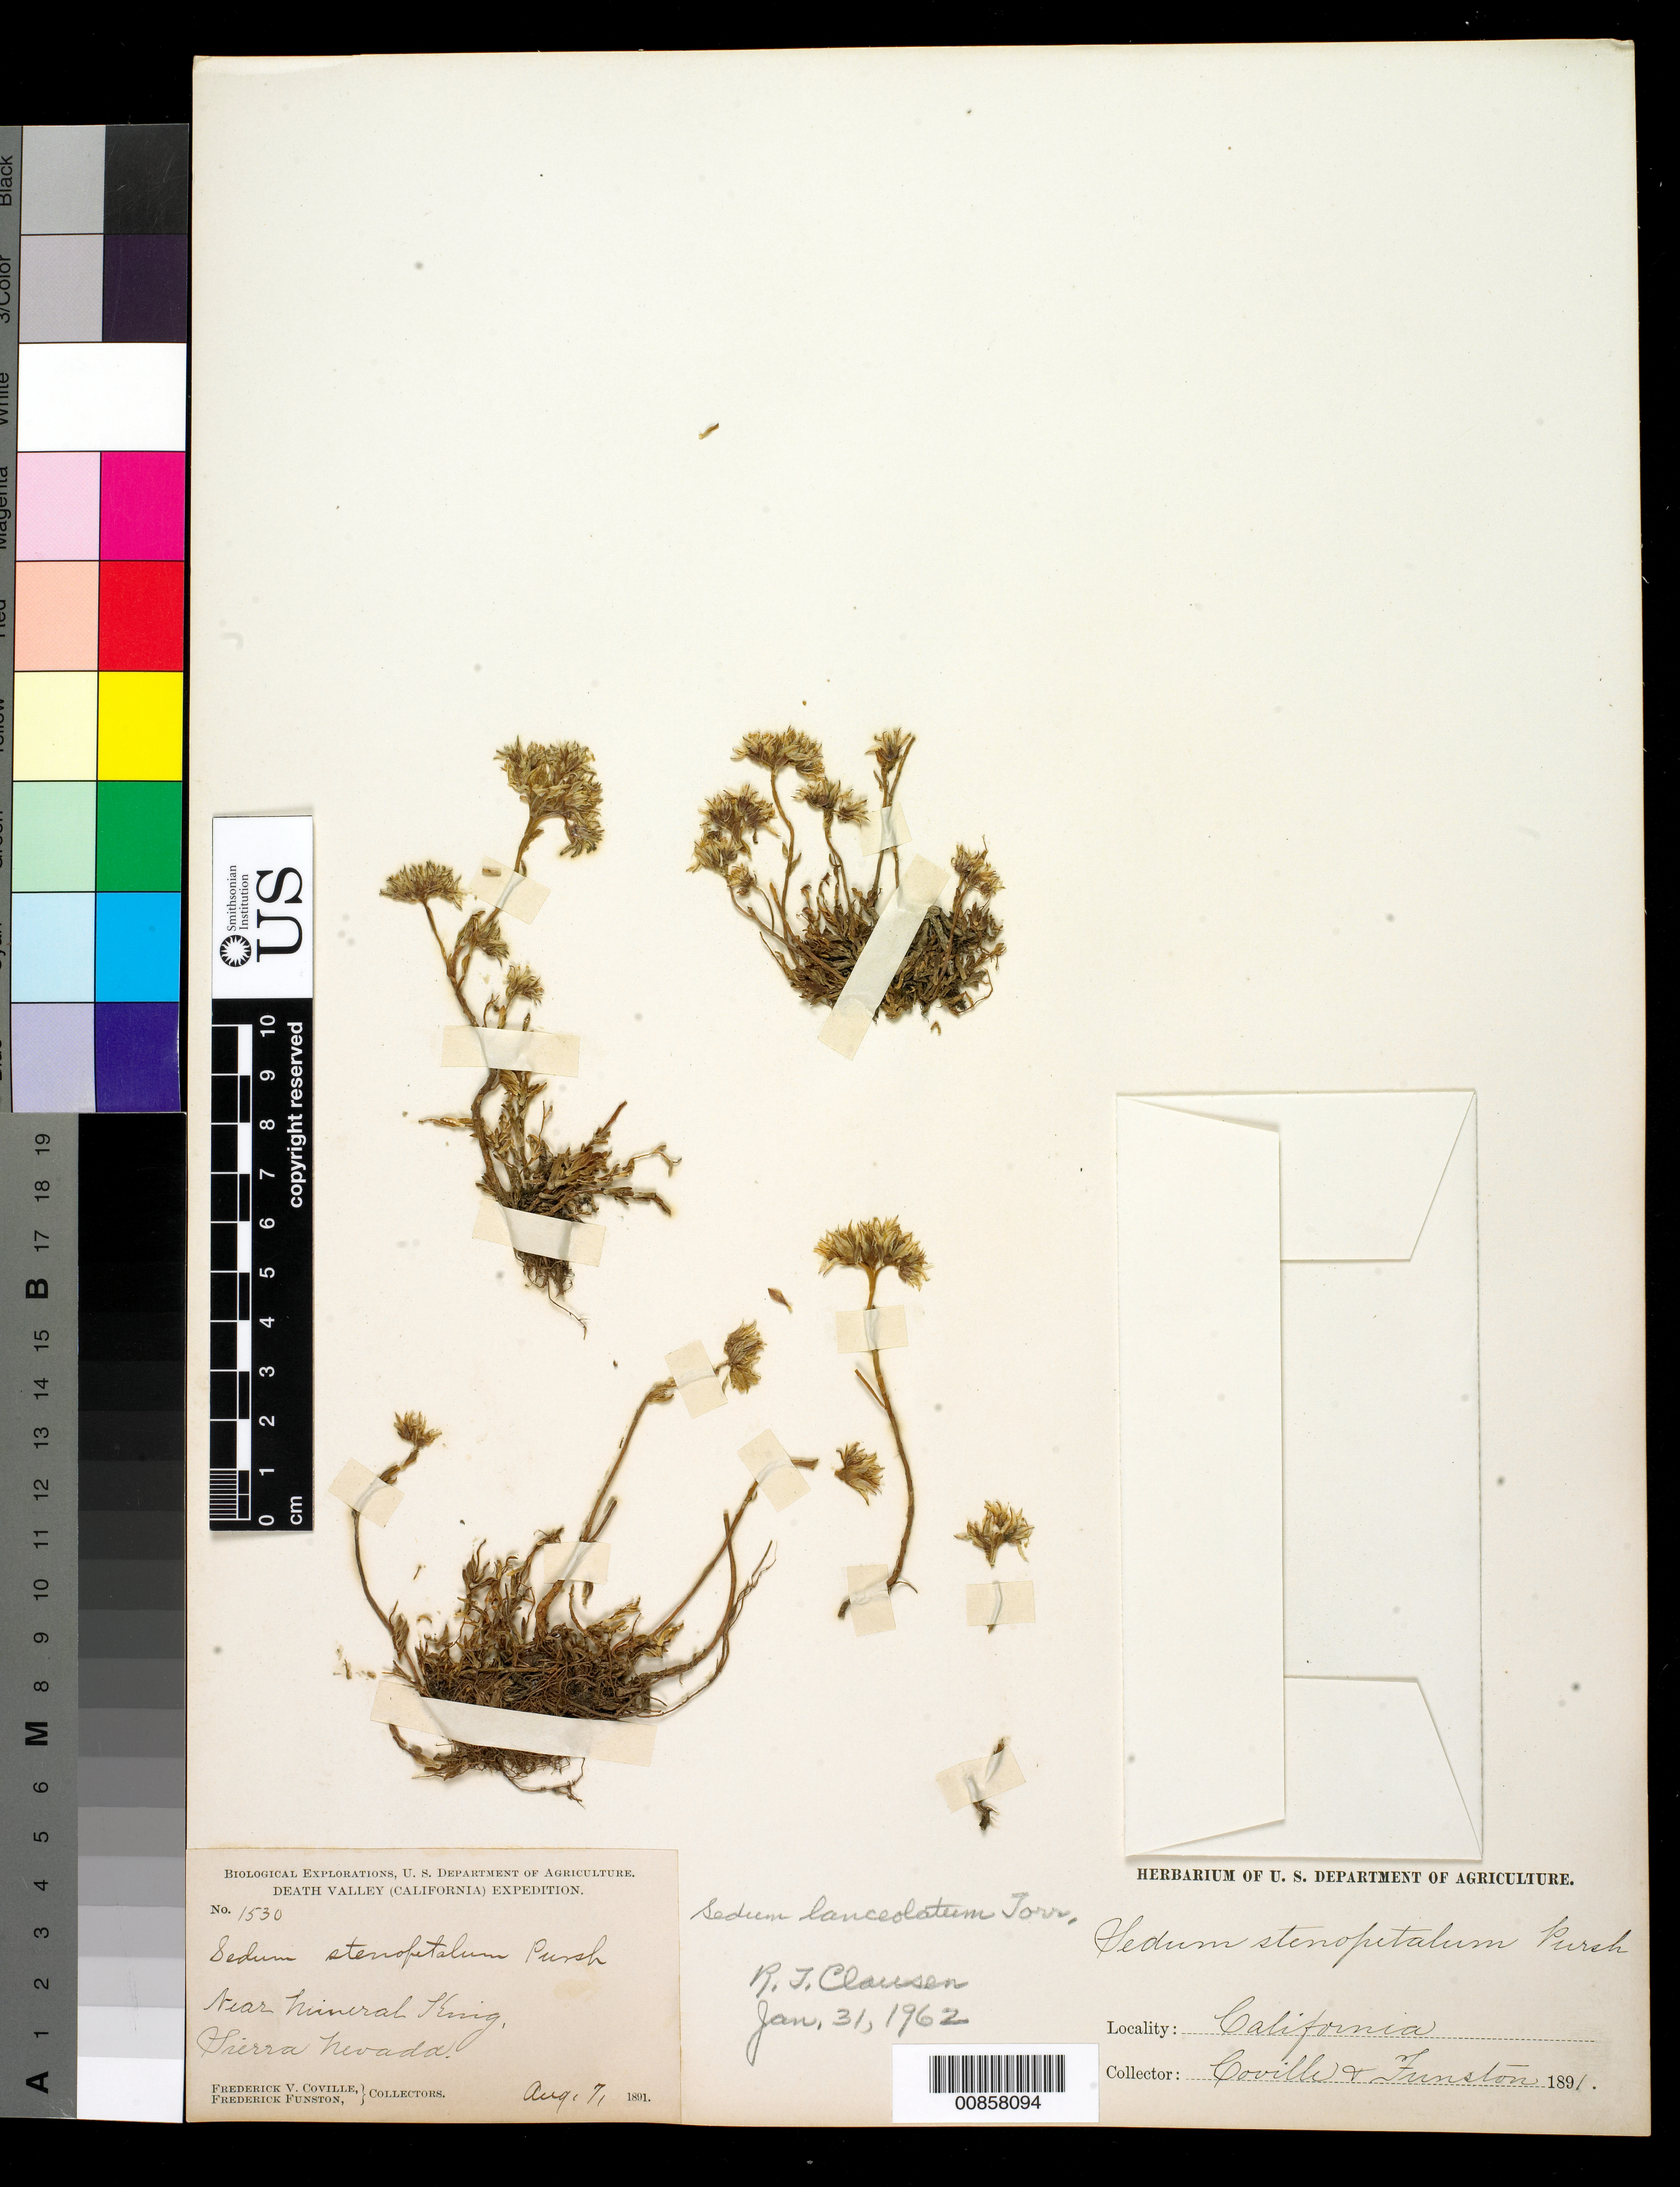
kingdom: Plantae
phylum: Tracheophyta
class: Magnoliopsida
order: Saxifragales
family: Crassulaceae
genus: Sedum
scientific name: Sedum lanceolatum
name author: Torr.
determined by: Clausen, R. J.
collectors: F. V. Coville & F. Funston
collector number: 1530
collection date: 1891-08-07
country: United States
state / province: California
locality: Near Mineral King, Sierra Nevada.